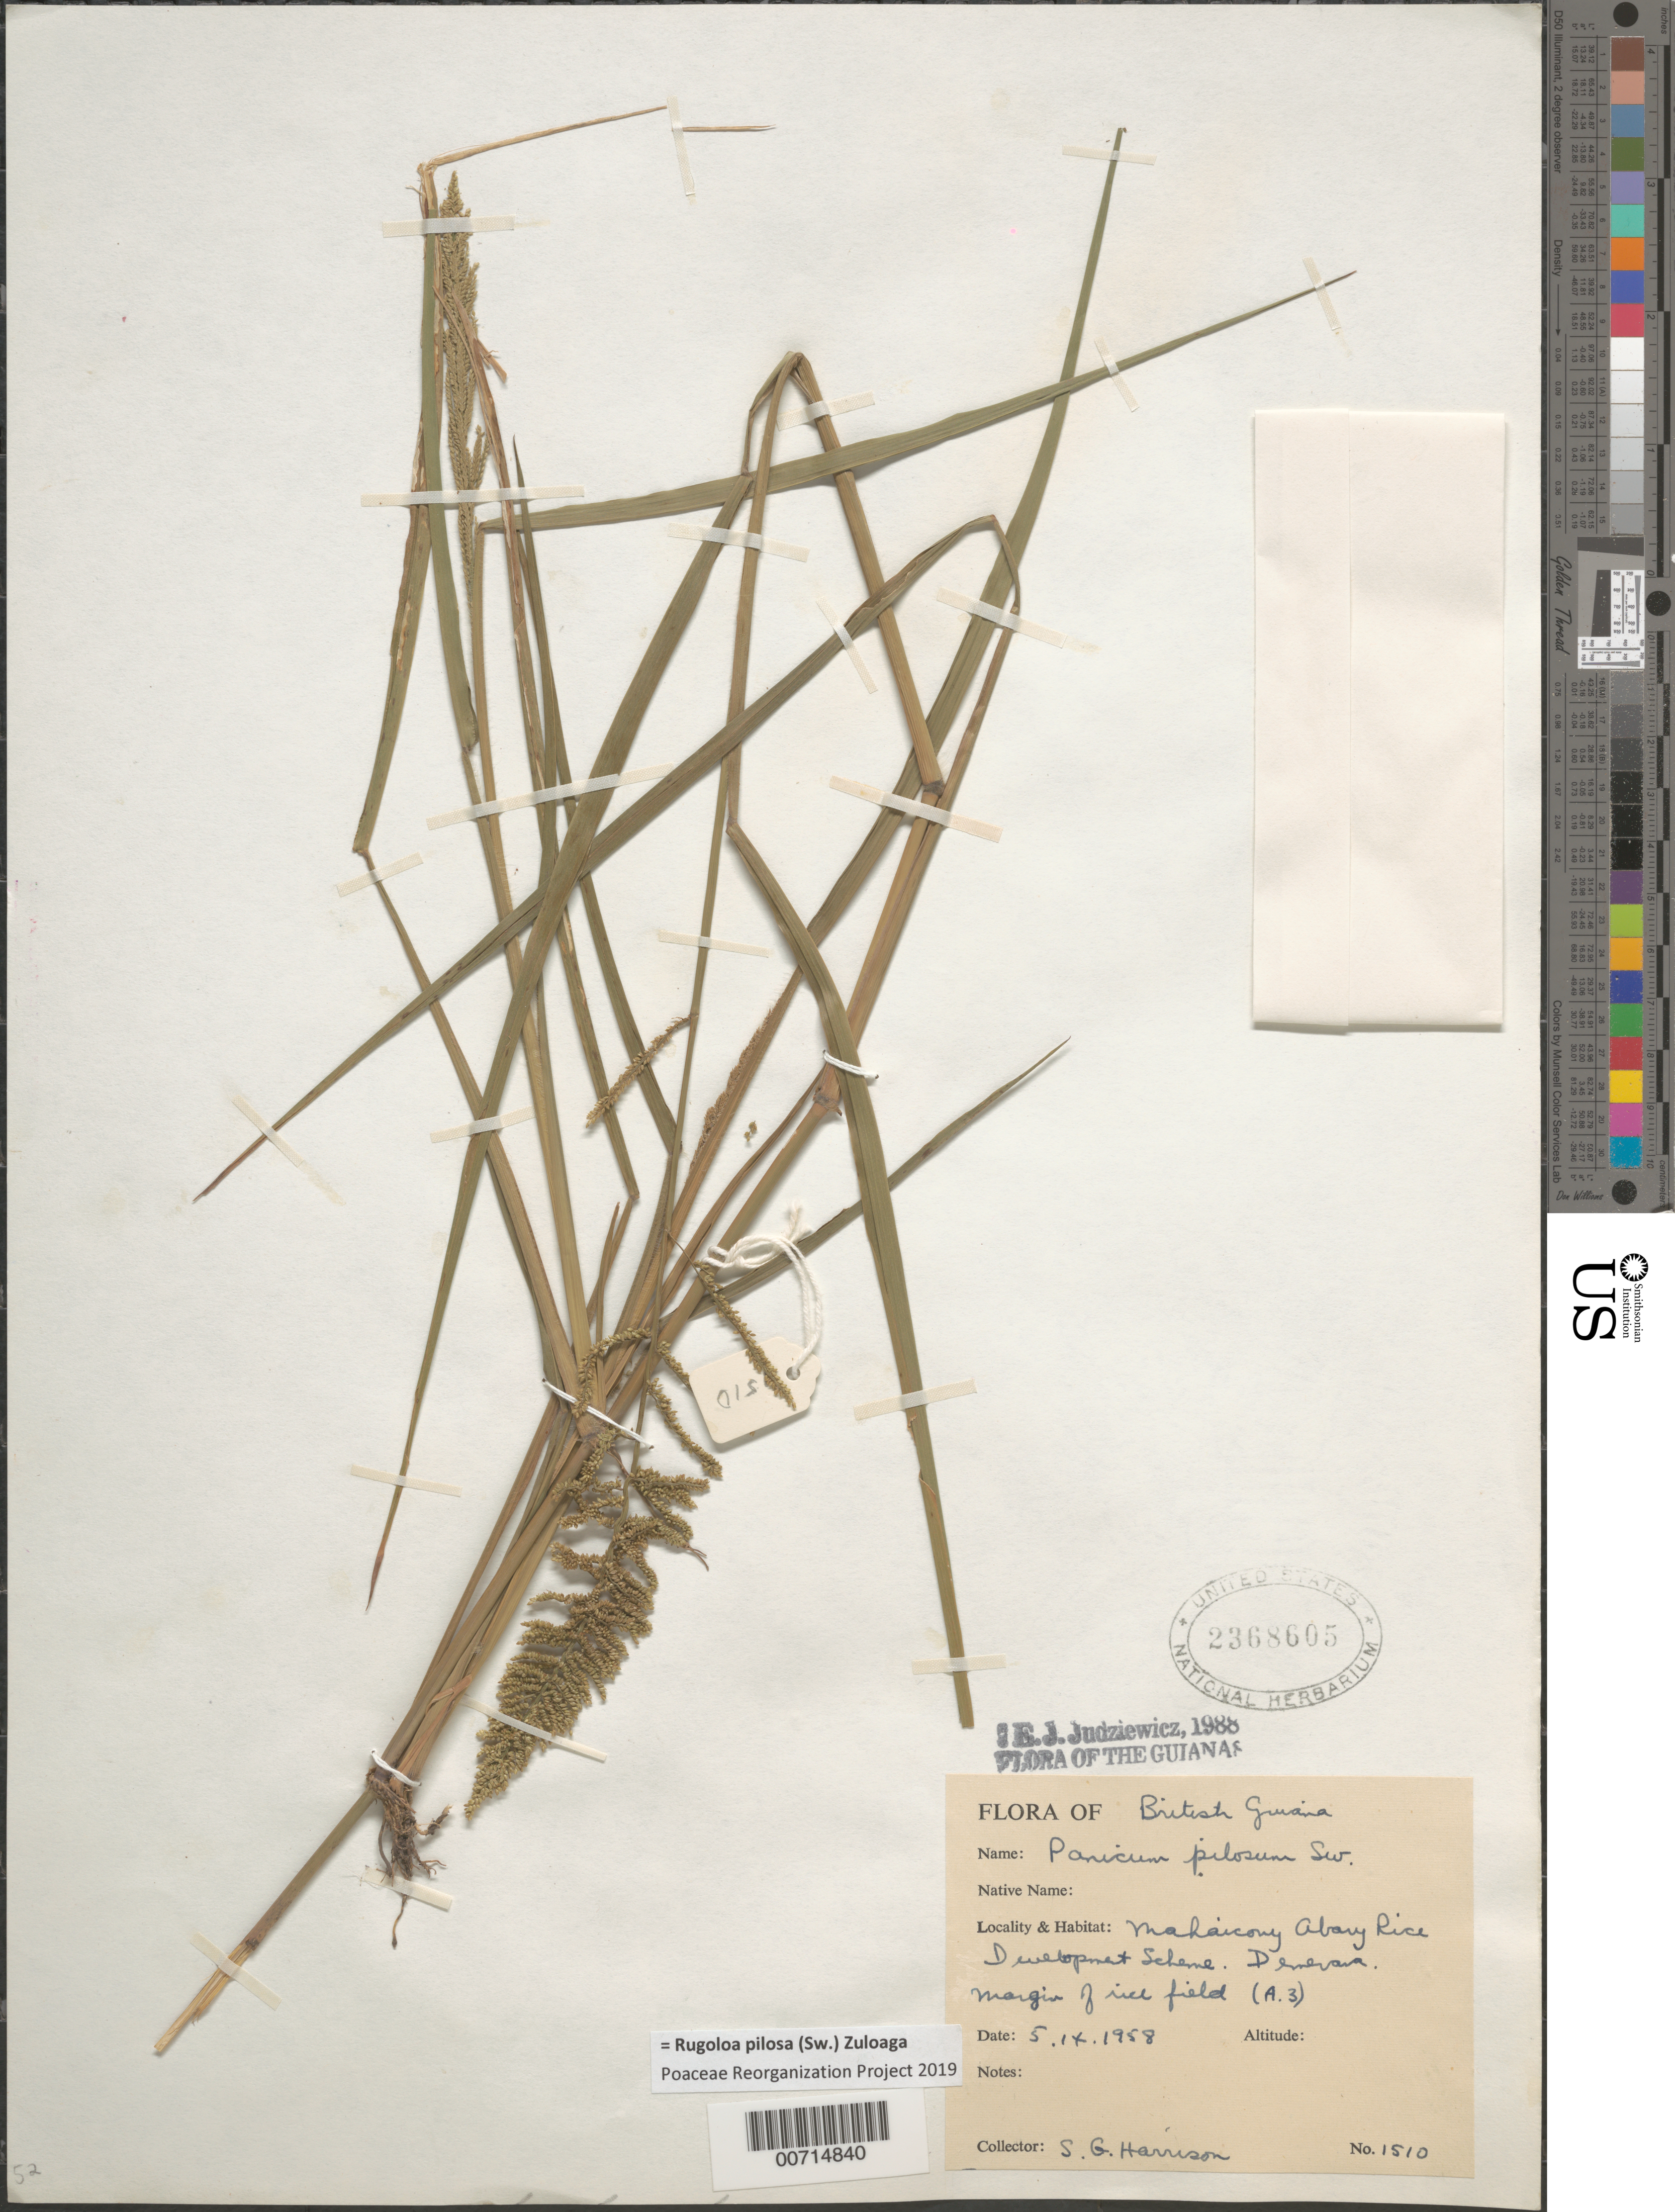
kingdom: Plantae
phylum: Tracheophyta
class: Liliopsida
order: Poales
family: Poaceae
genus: Panicum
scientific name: Panicum pilosum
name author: Sw.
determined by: Judziewicz, E. J.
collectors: S. G. Harrison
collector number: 1510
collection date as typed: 5-Sep-58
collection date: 1958-09-05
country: Guyana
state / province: Mahaica-Berbice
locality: E Coast Demerara, Mahaicony Abary Rice Development. Scheme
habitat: Margin of rice field (A3)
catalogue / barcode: US 2368605